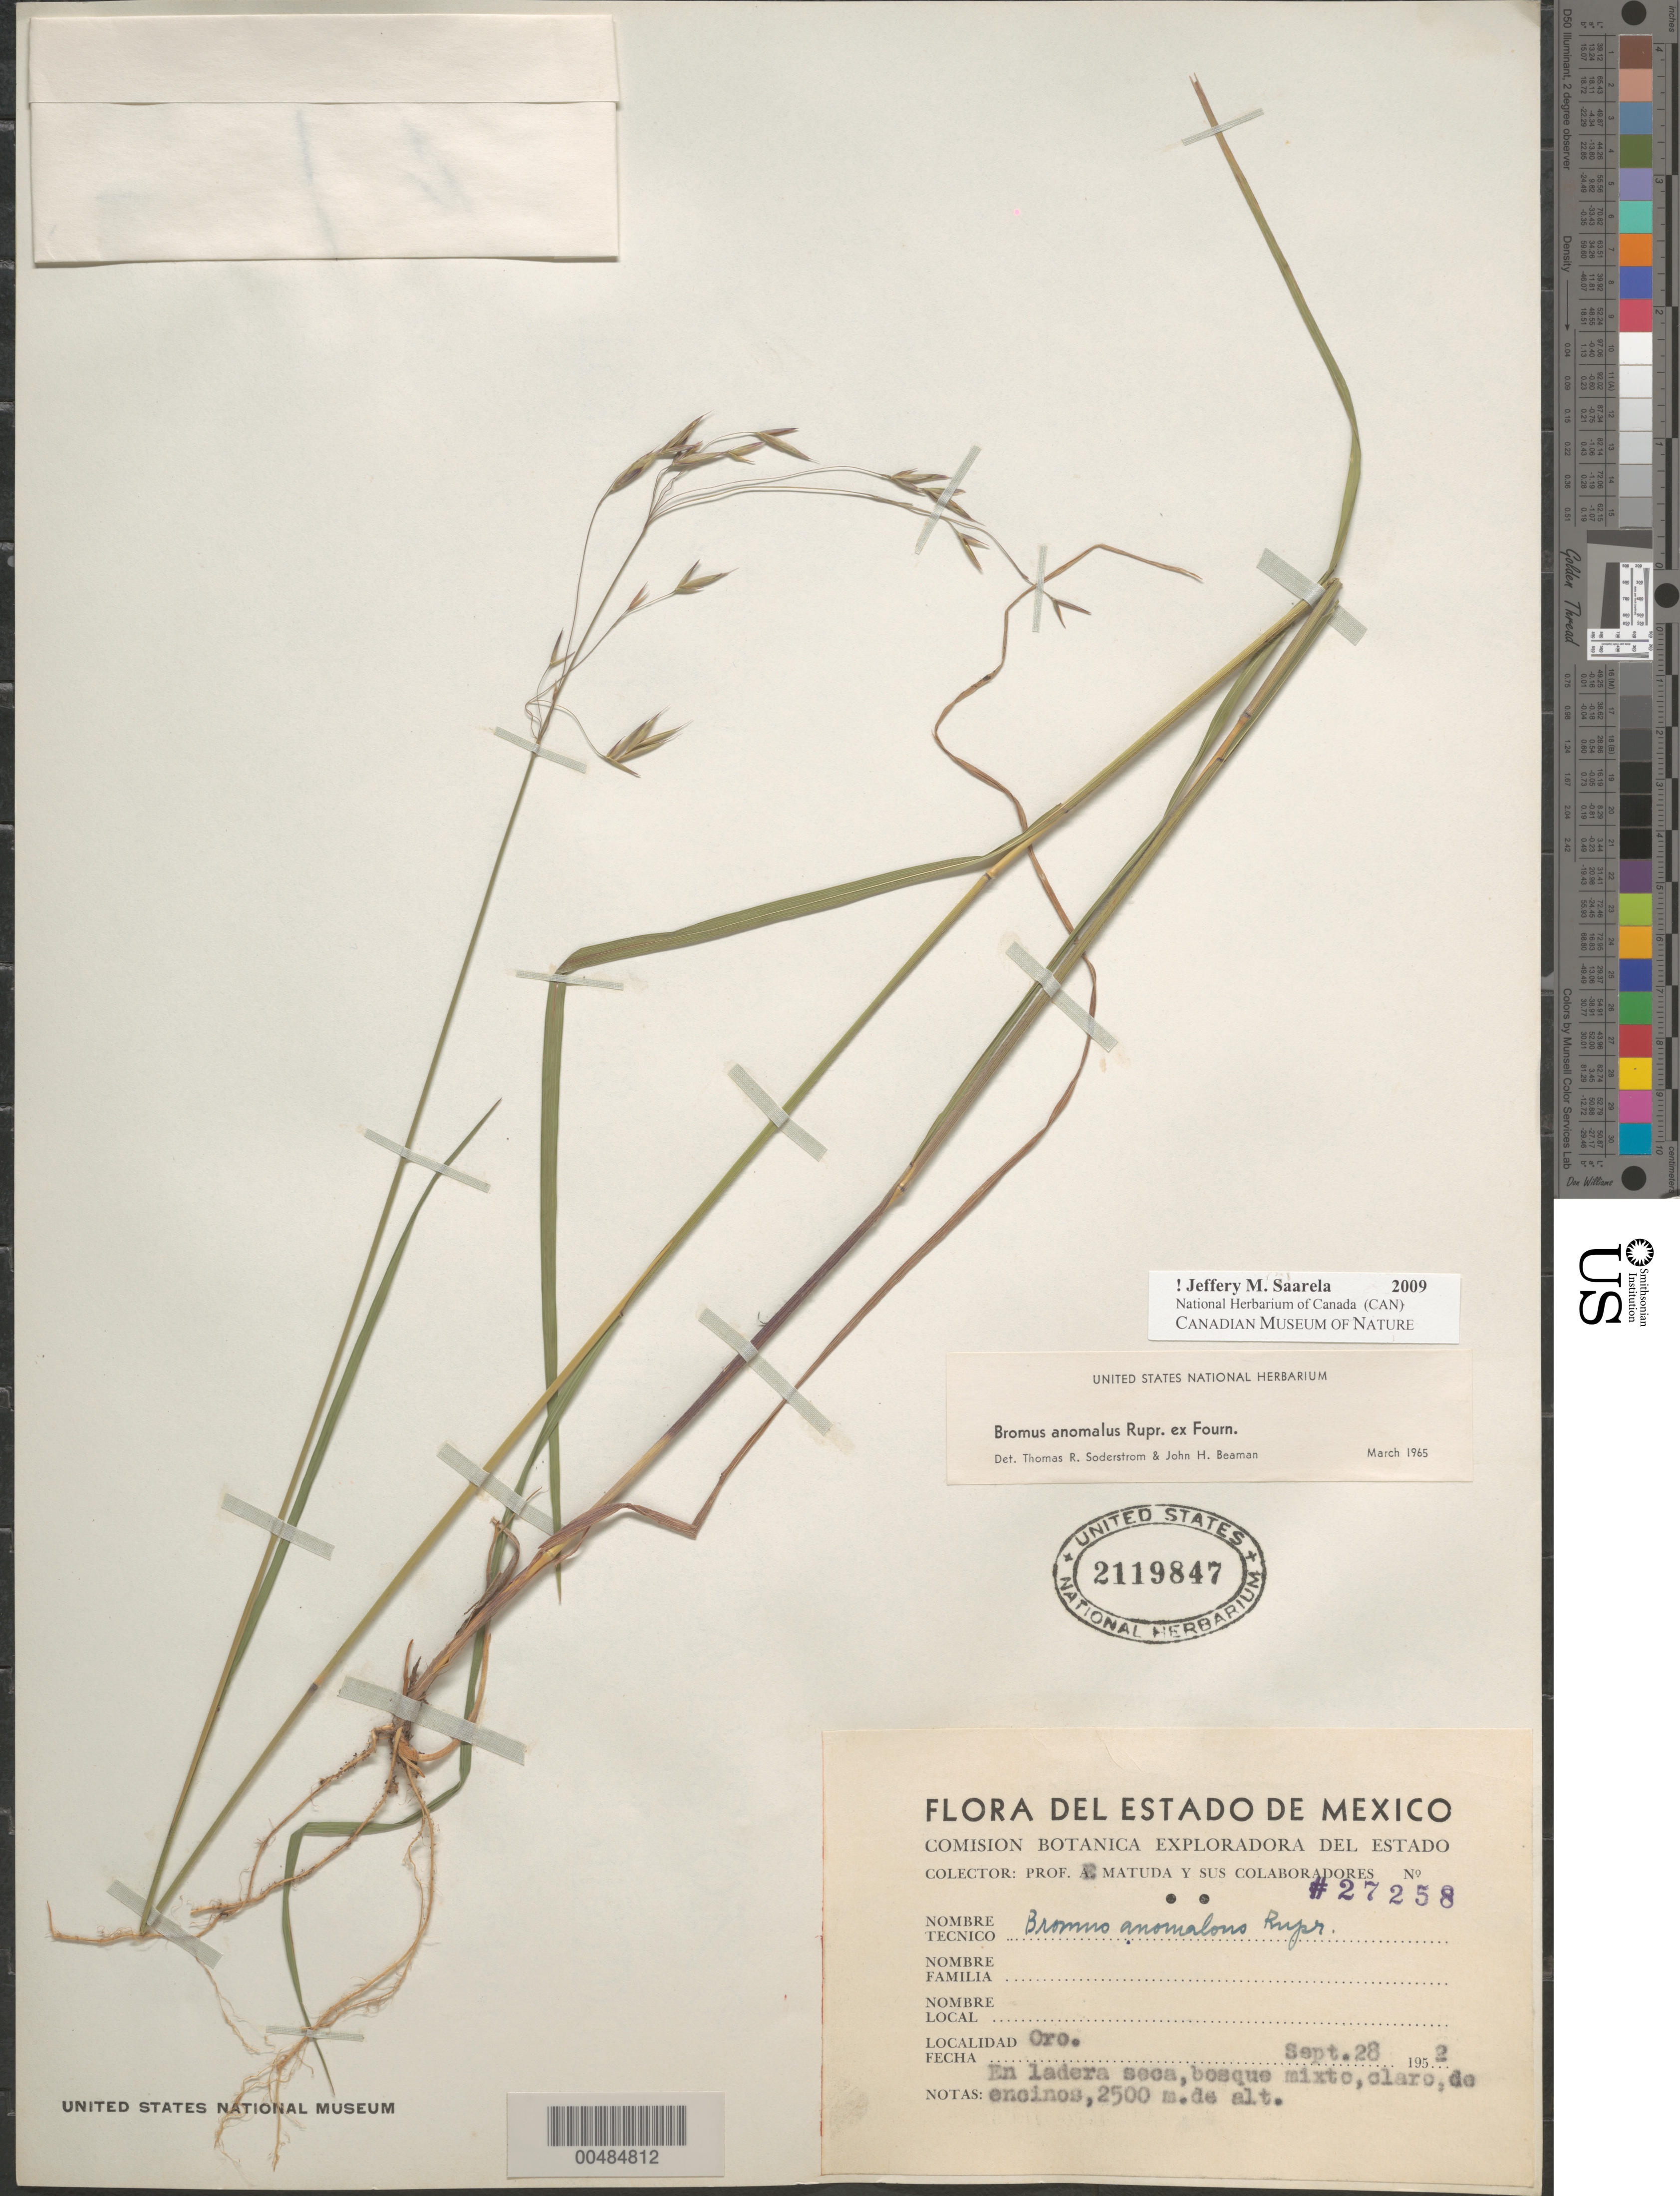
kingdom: Plantae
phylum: Tracheophyta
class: Liliopsida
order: Poales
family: Poaceae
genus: Bromus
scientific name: Bromus anomalus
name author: Rupr. ex E. Fourn.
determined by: Soderstrom, T. R.; Beaman, J. H.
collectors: E. Matuda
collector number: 27258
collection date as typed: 28 Sep 1952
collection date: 1952-09-28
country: Mexico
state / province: México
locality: Oro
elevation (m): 2500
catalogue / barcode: US 2119847